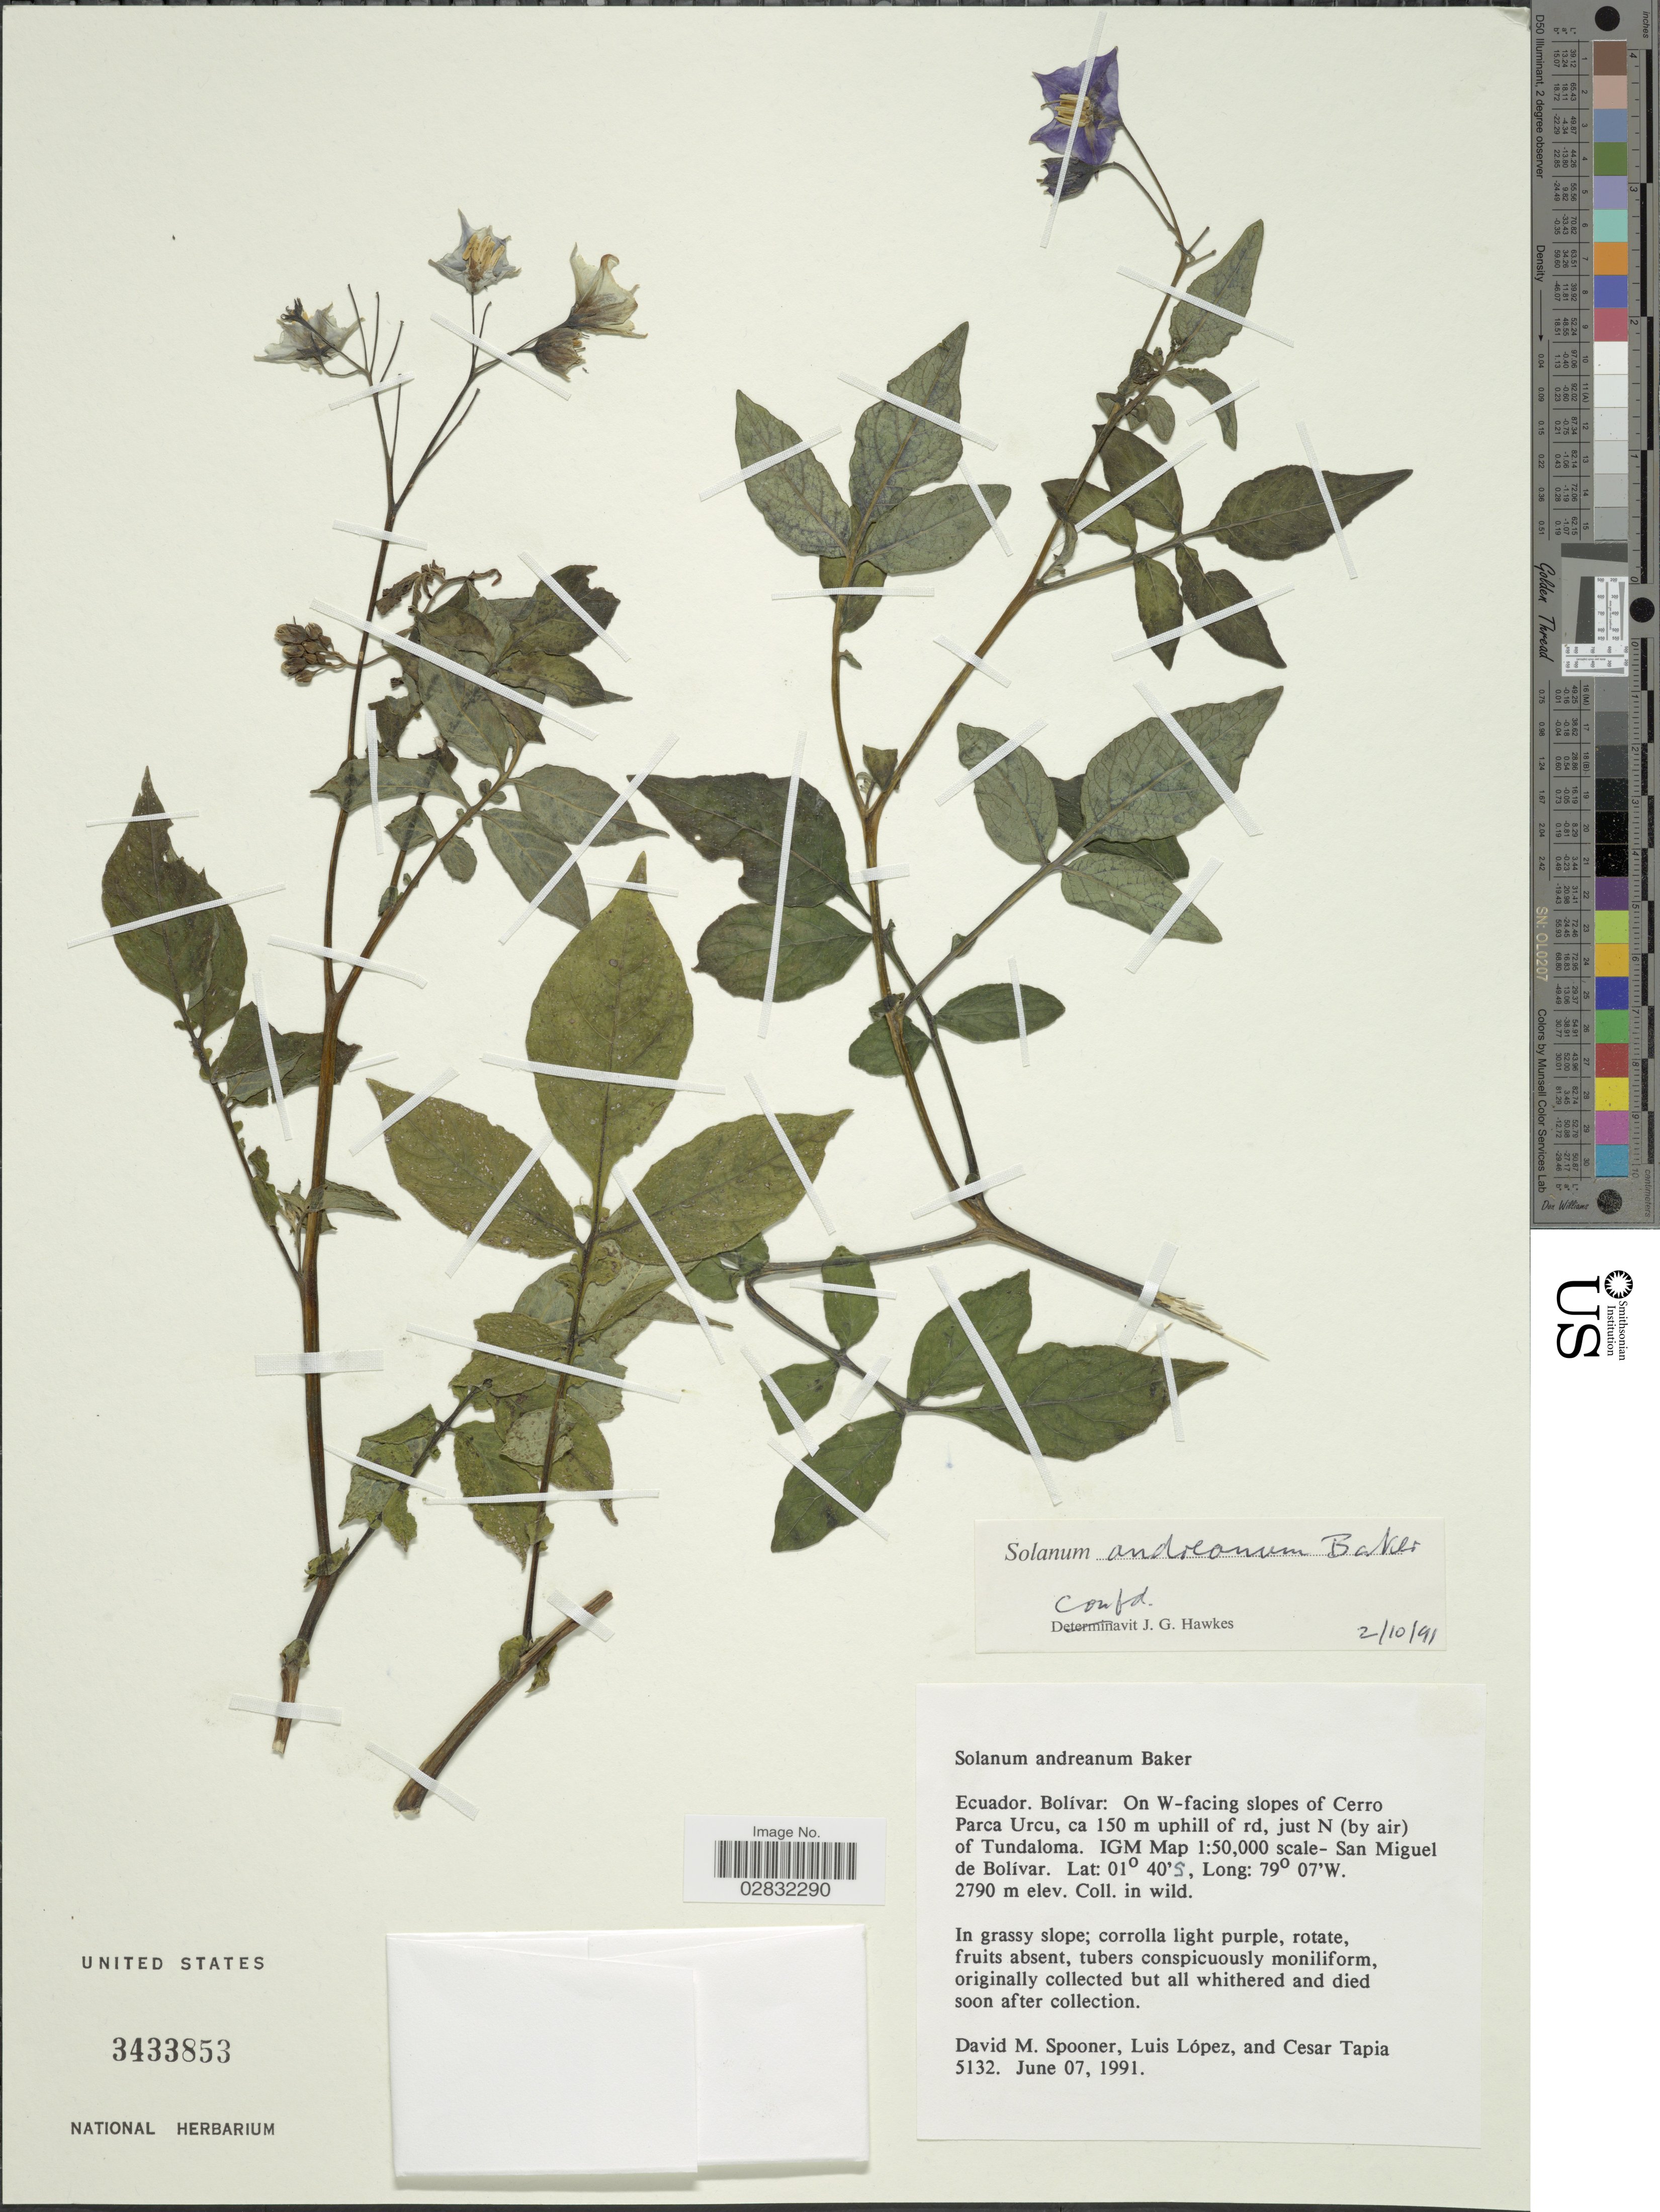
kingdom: Plantae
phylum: Tracheophyta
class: Magnoliopsida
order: Solanales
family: Solanaceae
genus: Solanum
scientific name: Solanum andreanum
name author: Baker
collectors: D. Spooner, L. López & C. Tapia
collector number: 5132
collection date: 1991-06-07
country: Ecuador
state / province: Bolívar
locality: On W-facing slopes of Cerro Parca Urcu, ca 150 m uphill of rd, just N (by air) of Tundaloma, IGM Map 1:50,000 scale- San Miguel de Bolívar.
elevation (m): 2790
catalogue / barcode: US 3433853